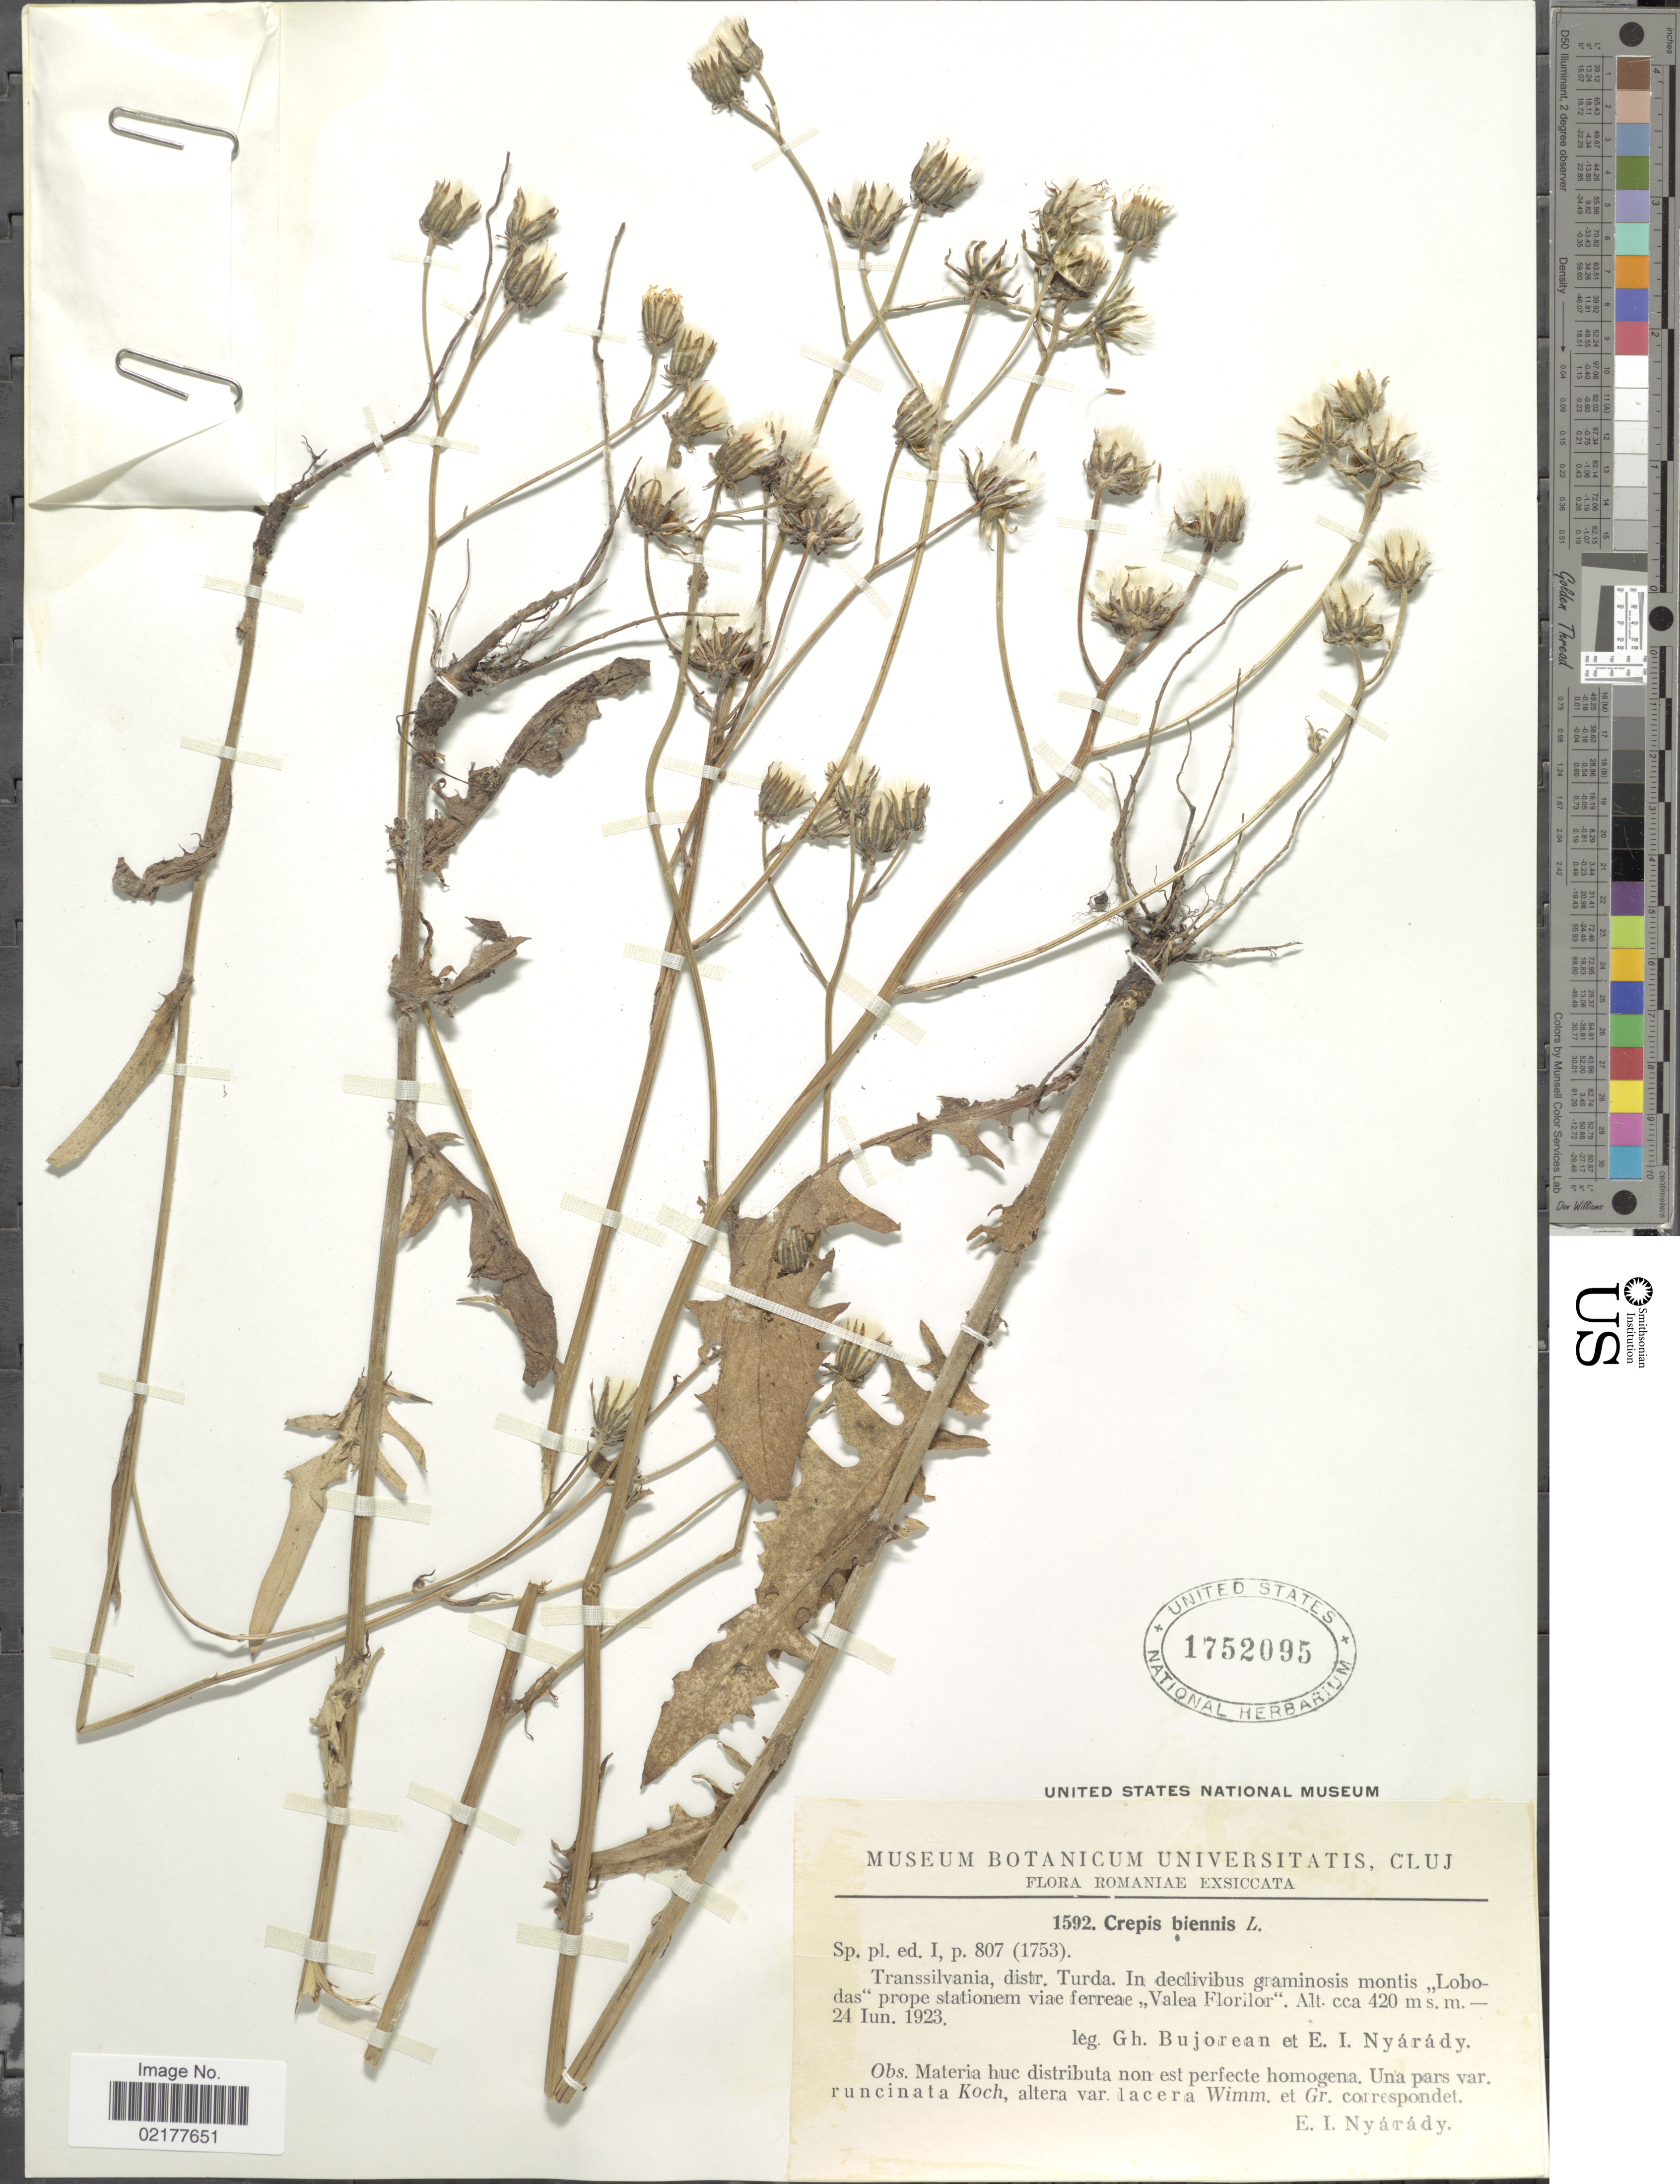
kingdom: Plantae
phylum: Tracheophyta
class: Magnoliopsida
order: Asterales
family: Asteraceae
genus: Crepis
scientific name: Crepis biennis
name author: L.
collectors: G. Bujorean & E. Nyárády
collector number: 1592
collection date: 1923-06-21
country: Romania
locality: Transsilvania, distr. Turda. In declivibus graminos montis ,,Lobodas" prope stationem viae ferreae ,,Valea Florilor"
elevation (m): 420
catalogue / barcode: US 1752095